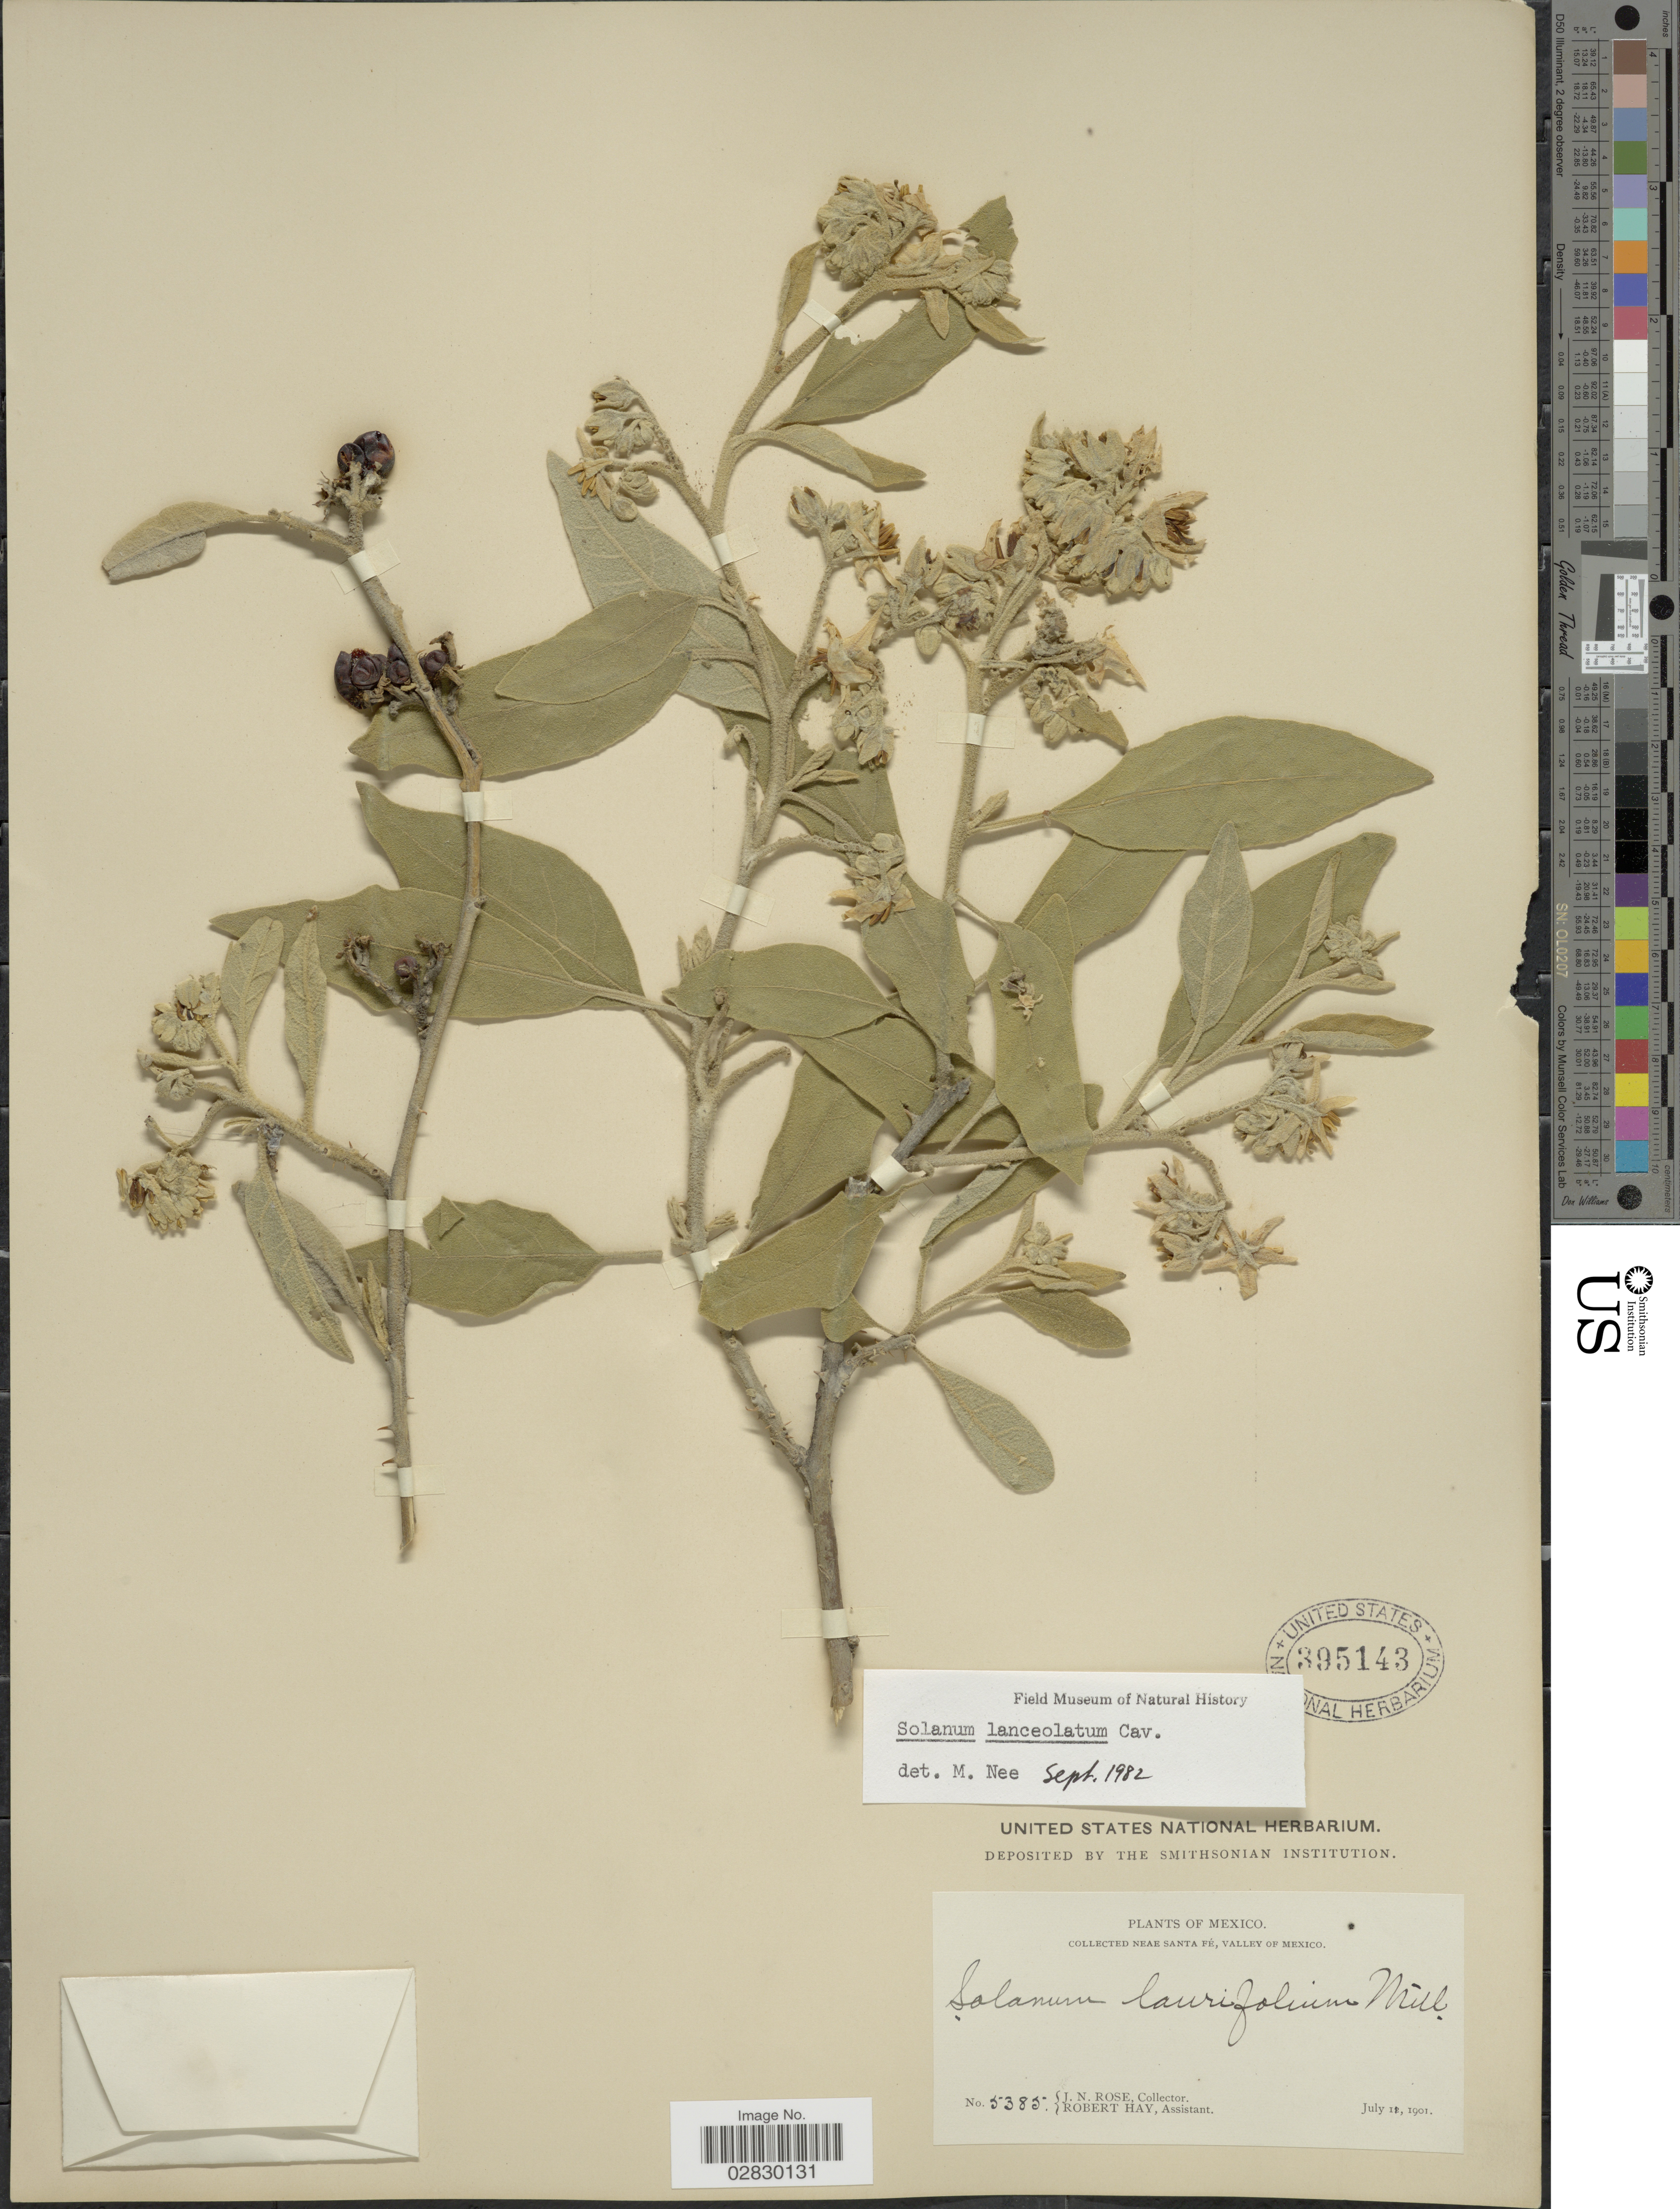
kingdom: Plantae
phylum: Tracheophyta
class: Magnoliopsida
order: Solanales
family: Solanaceae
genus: Solanum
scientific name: Solanum lanceolatum Berthault, nom. illeg.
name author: Berthault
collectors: J. N. Rose & R. Hay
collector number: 5385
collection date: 1901-07-11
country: Mexico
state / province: México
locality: Near Santa Fé, Valley of Mexico.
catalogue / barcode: US 395143